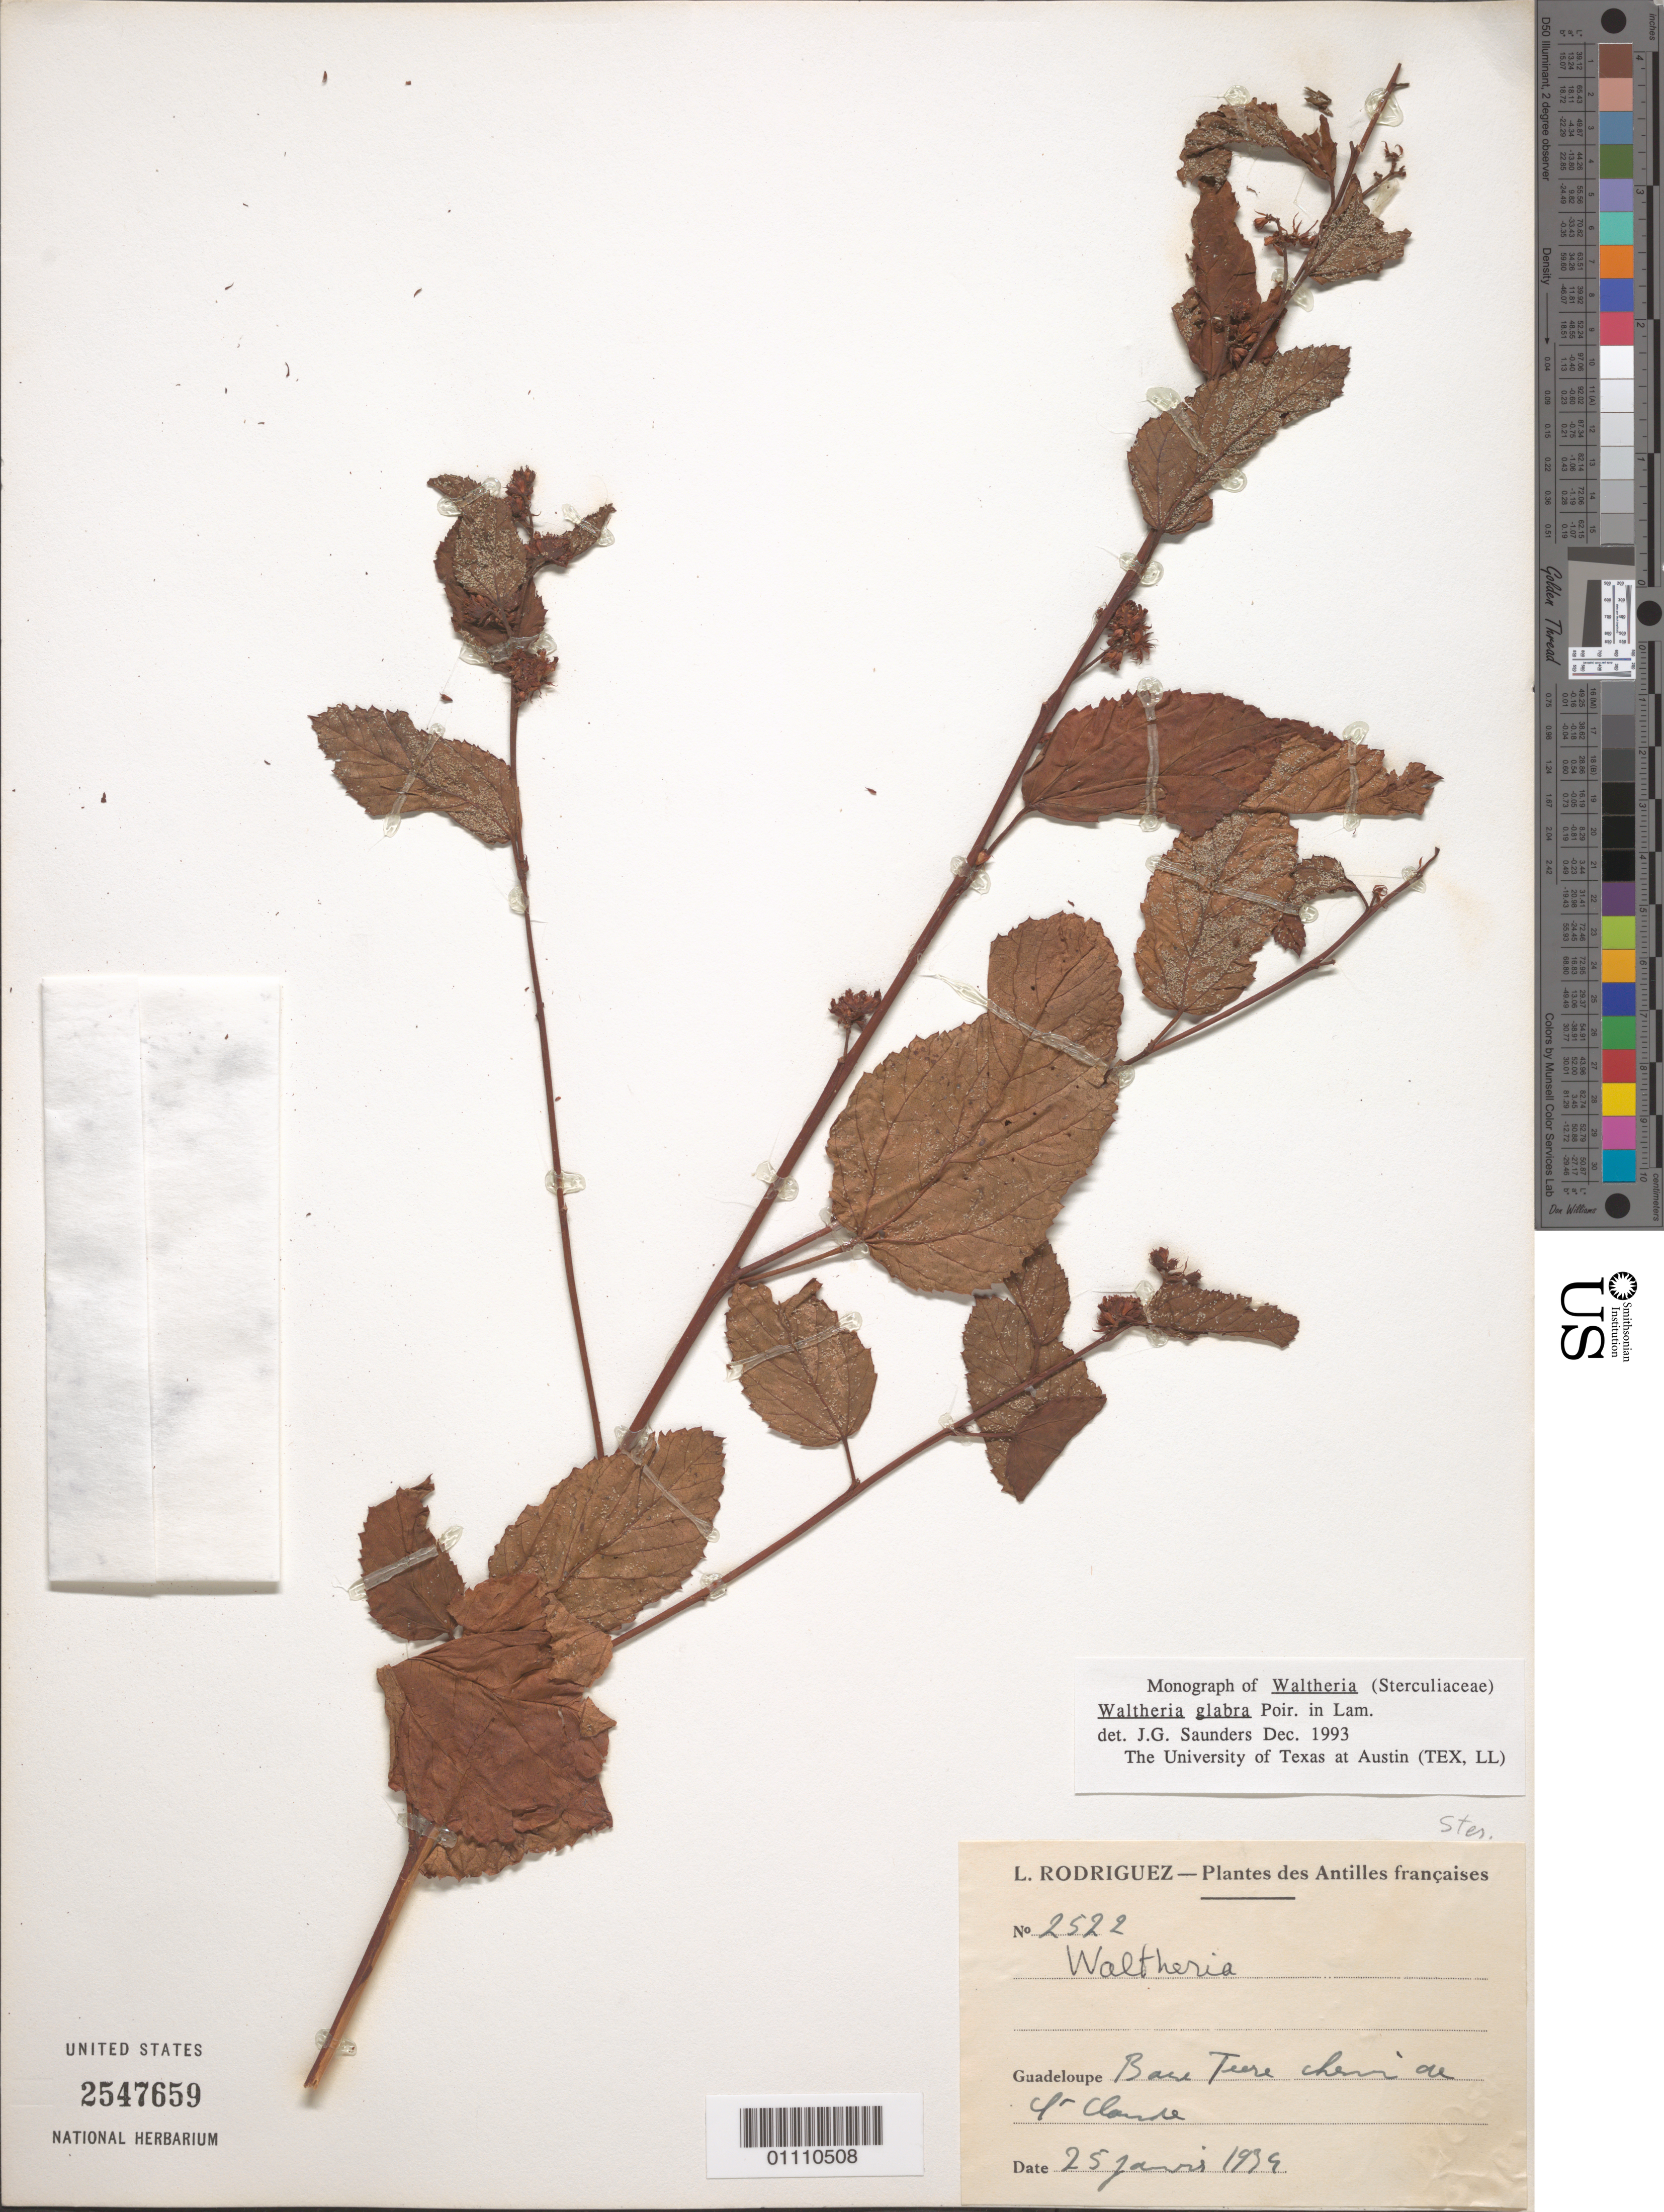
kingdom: Plantae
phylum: Tracheophyta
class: Magnoliopsida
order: Malvales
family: Malvaceae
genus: Waltheria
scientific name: Waltheria glabra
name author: Poir.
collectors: L. Rodriguez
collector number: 2522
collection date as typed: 25 Jan 1939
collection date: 1939-01-25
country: Guadeloupe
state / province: St. Claude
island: Basse Terre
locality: Basse Terre chevir de St. Claude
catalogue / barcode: US 2547659